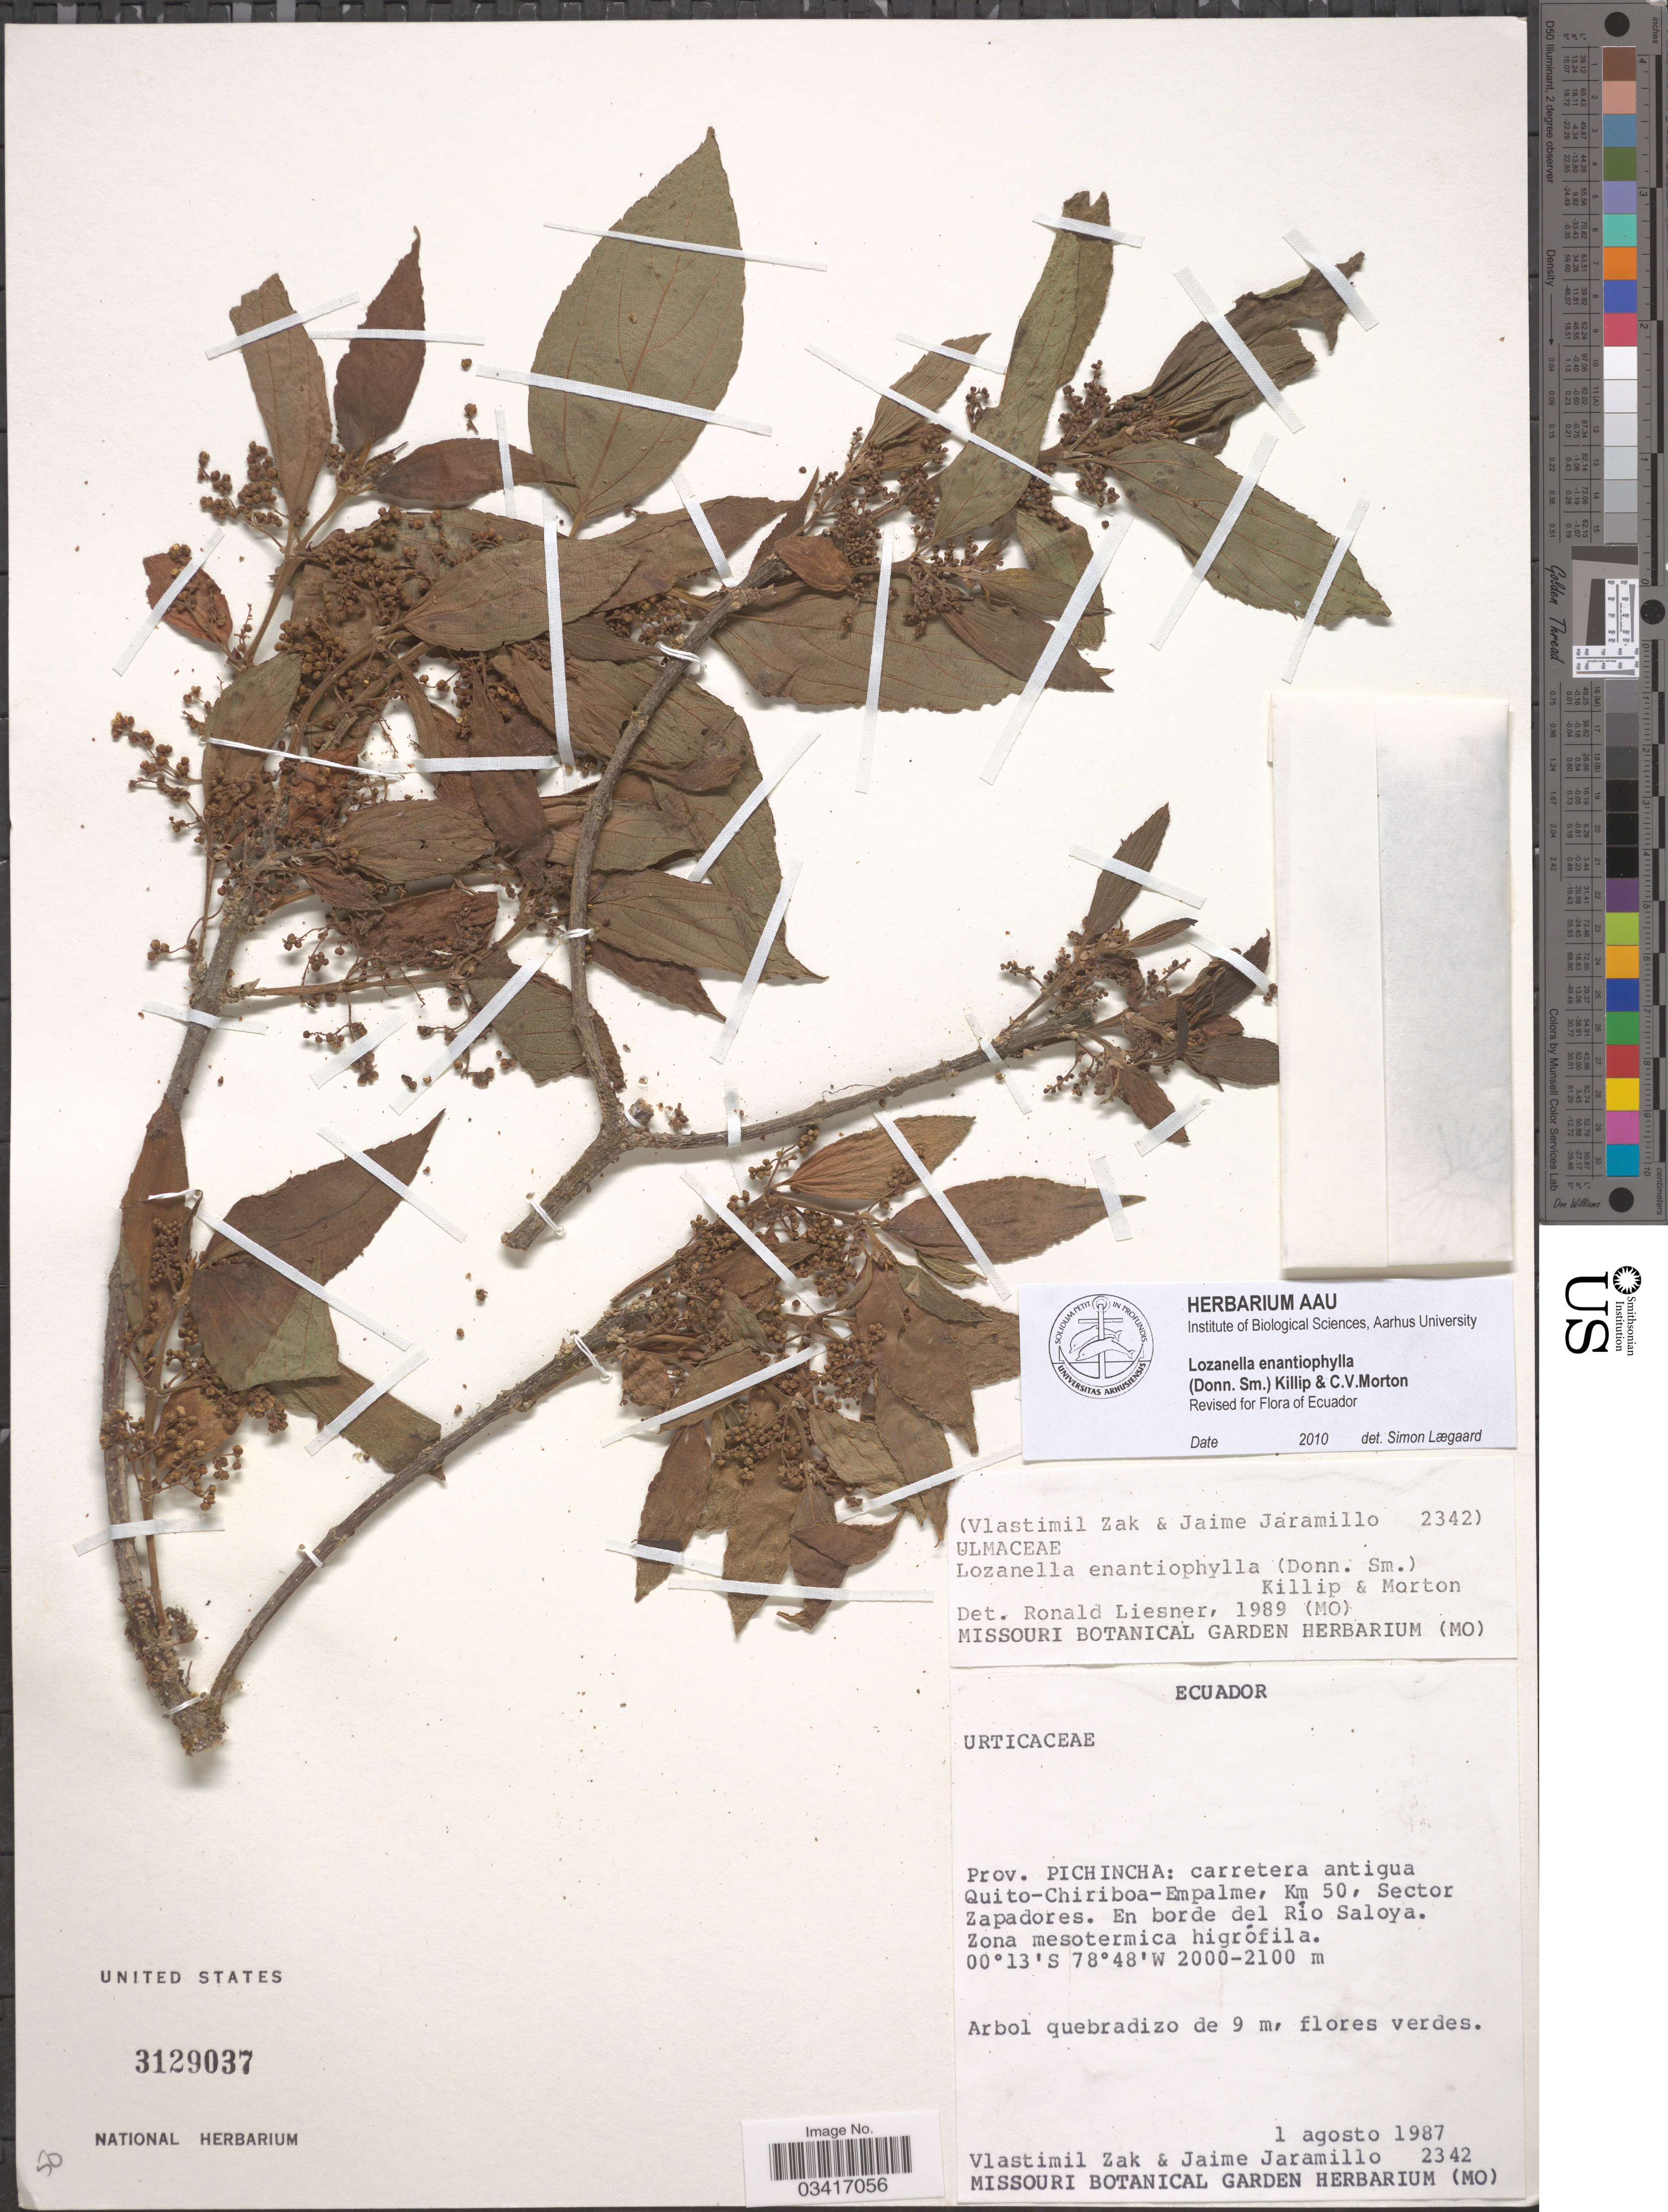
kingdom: Plantae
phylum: Tracheophyta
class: Magnoliopsida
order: Rosales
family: Cannabaceae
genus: Lozanella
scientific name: Lozanella enantiophylla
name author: (Donn. Sm.) Killip & C.V. Morton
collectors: V. Zak & J. Jaramillo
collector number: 2342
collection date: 1987-08-01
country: Ecuador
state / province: Pichincha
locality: Carretera antigua Quito-Chiriboa-Empalme, Km 50, Sector Zapadores. En borde del Río Saloya.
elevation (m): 2000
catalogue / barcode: US 3129037